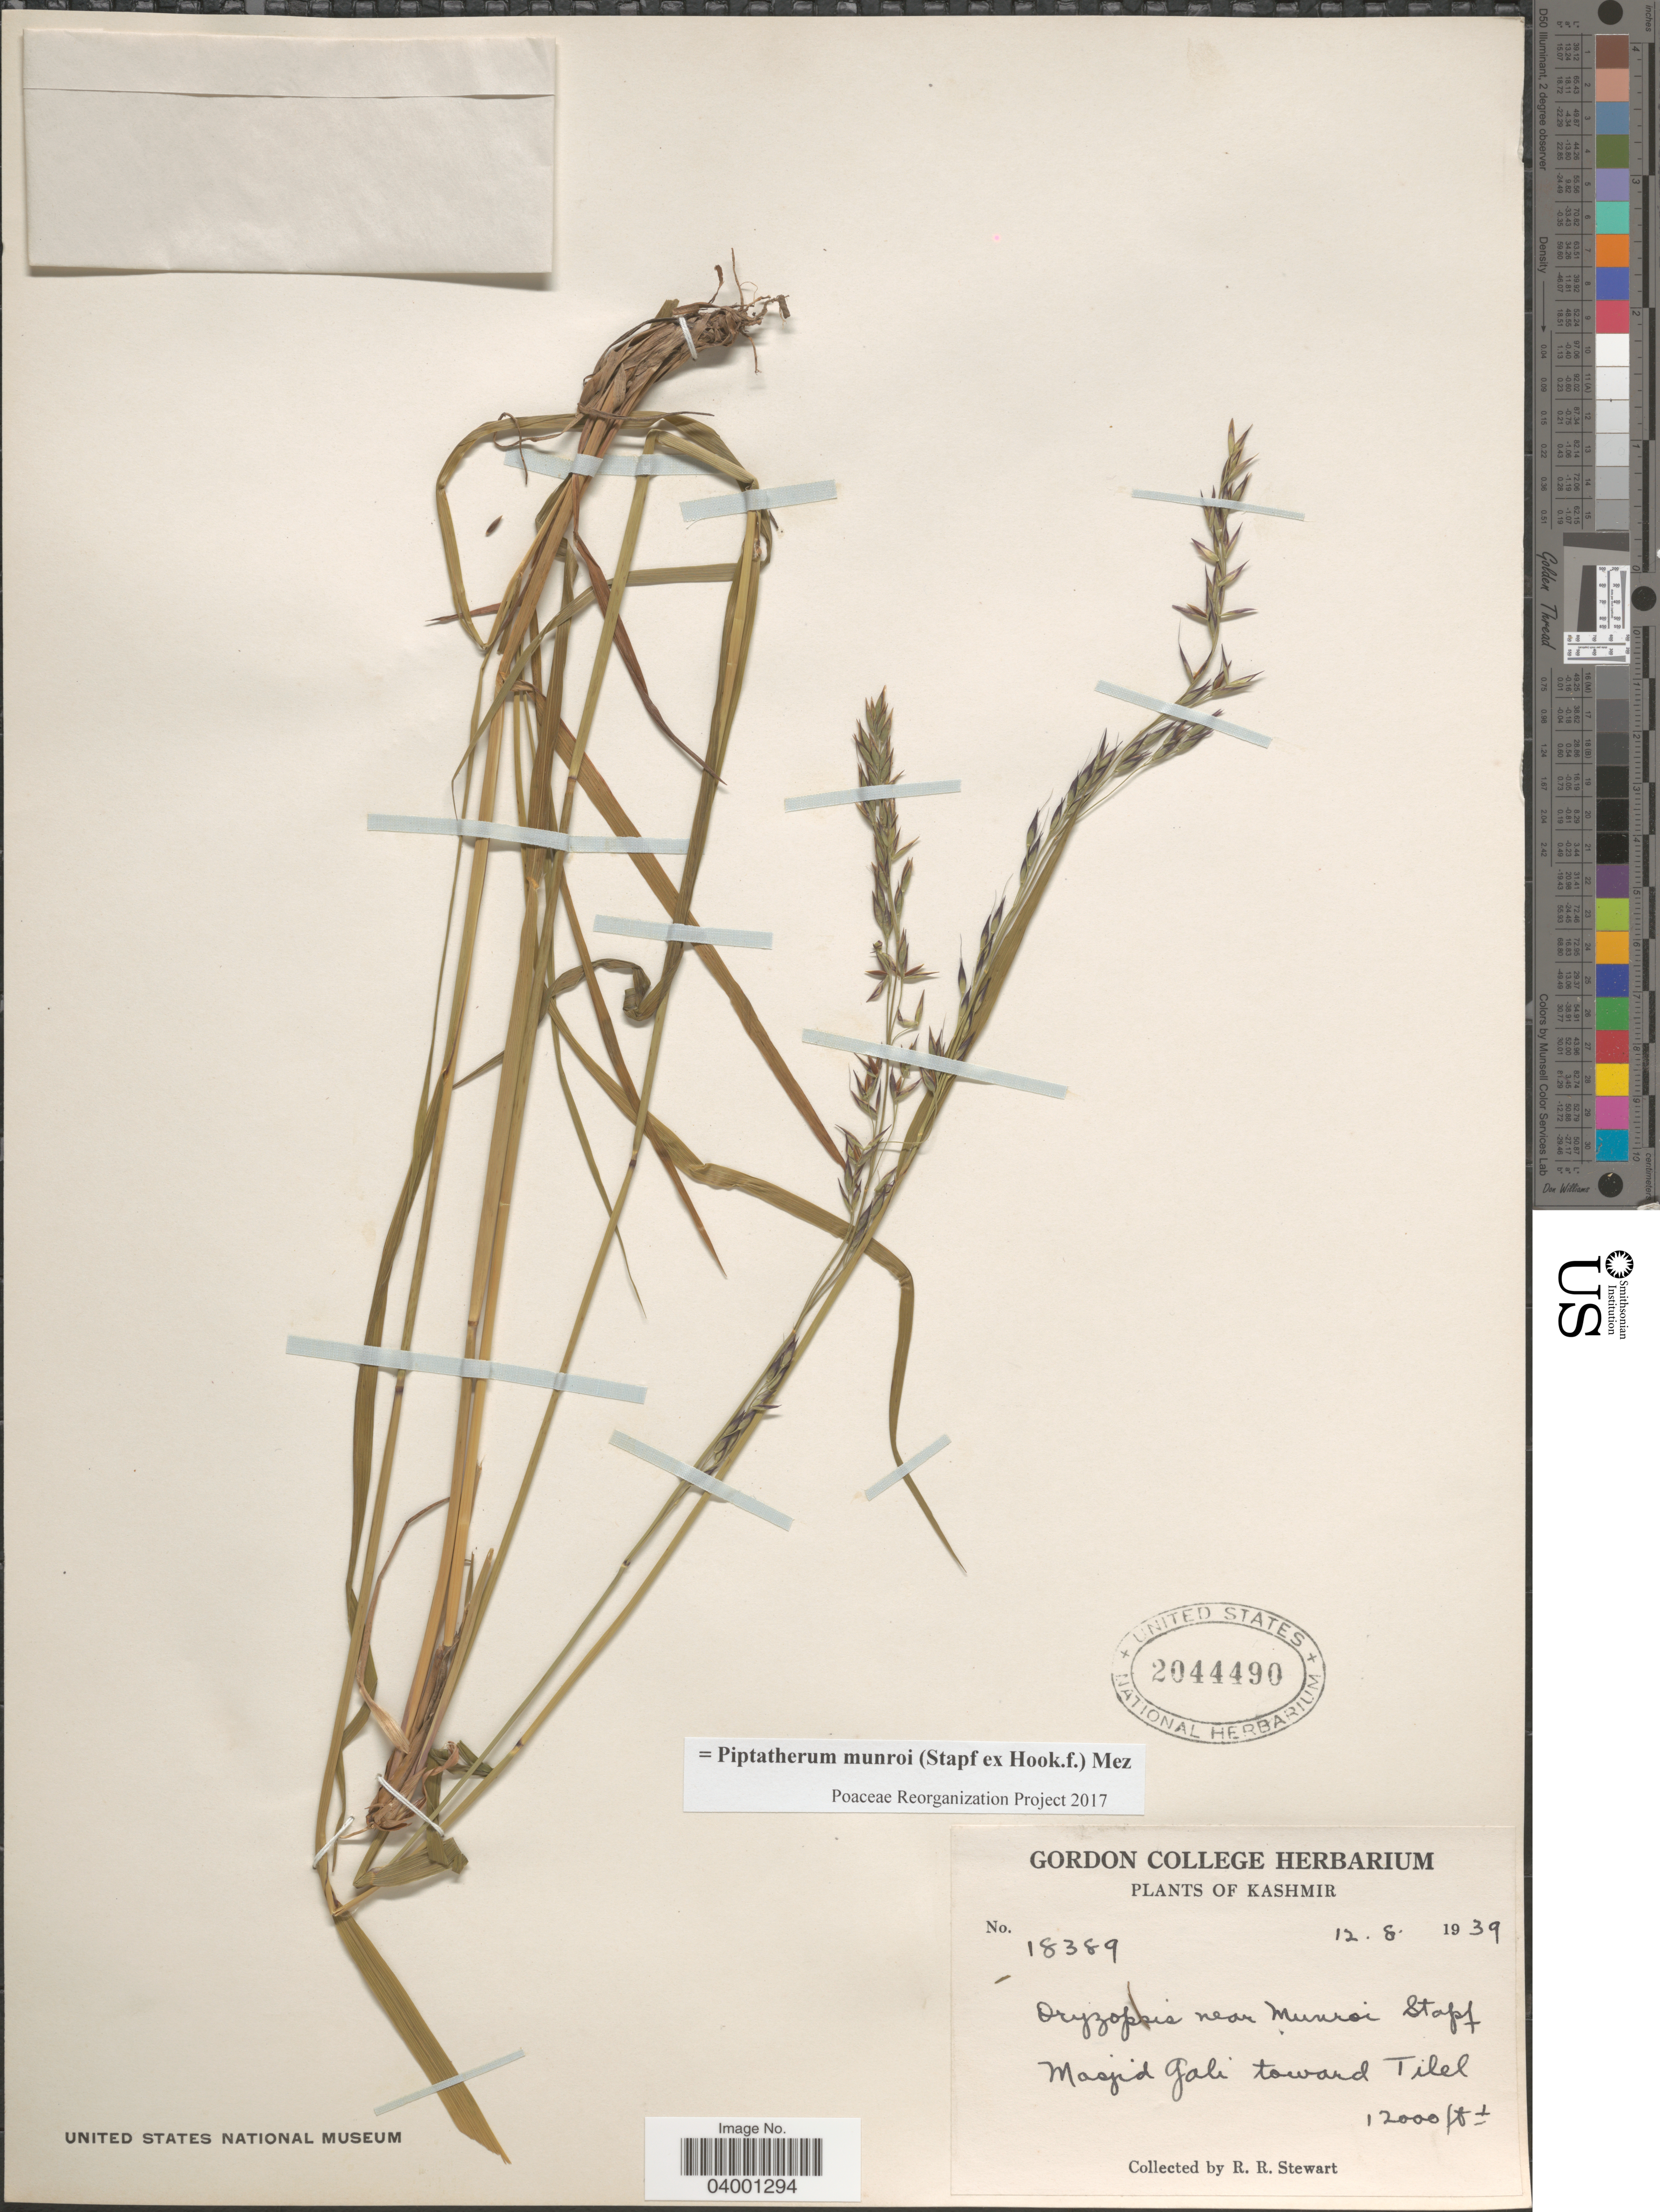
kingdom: Plantae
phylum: Tracheophyta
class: Liliopsida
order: Poales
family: Poaceae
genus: Piptatherum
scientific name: Piptatherum munroi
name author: (Stapf) Mez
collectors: R. Stewart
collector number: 18389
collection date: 1939-08-12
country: India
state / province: Jammu and Kashmir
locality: Kashmir. Masjid Gali toward Tilel.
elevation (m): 3658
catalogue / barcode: US 2044490